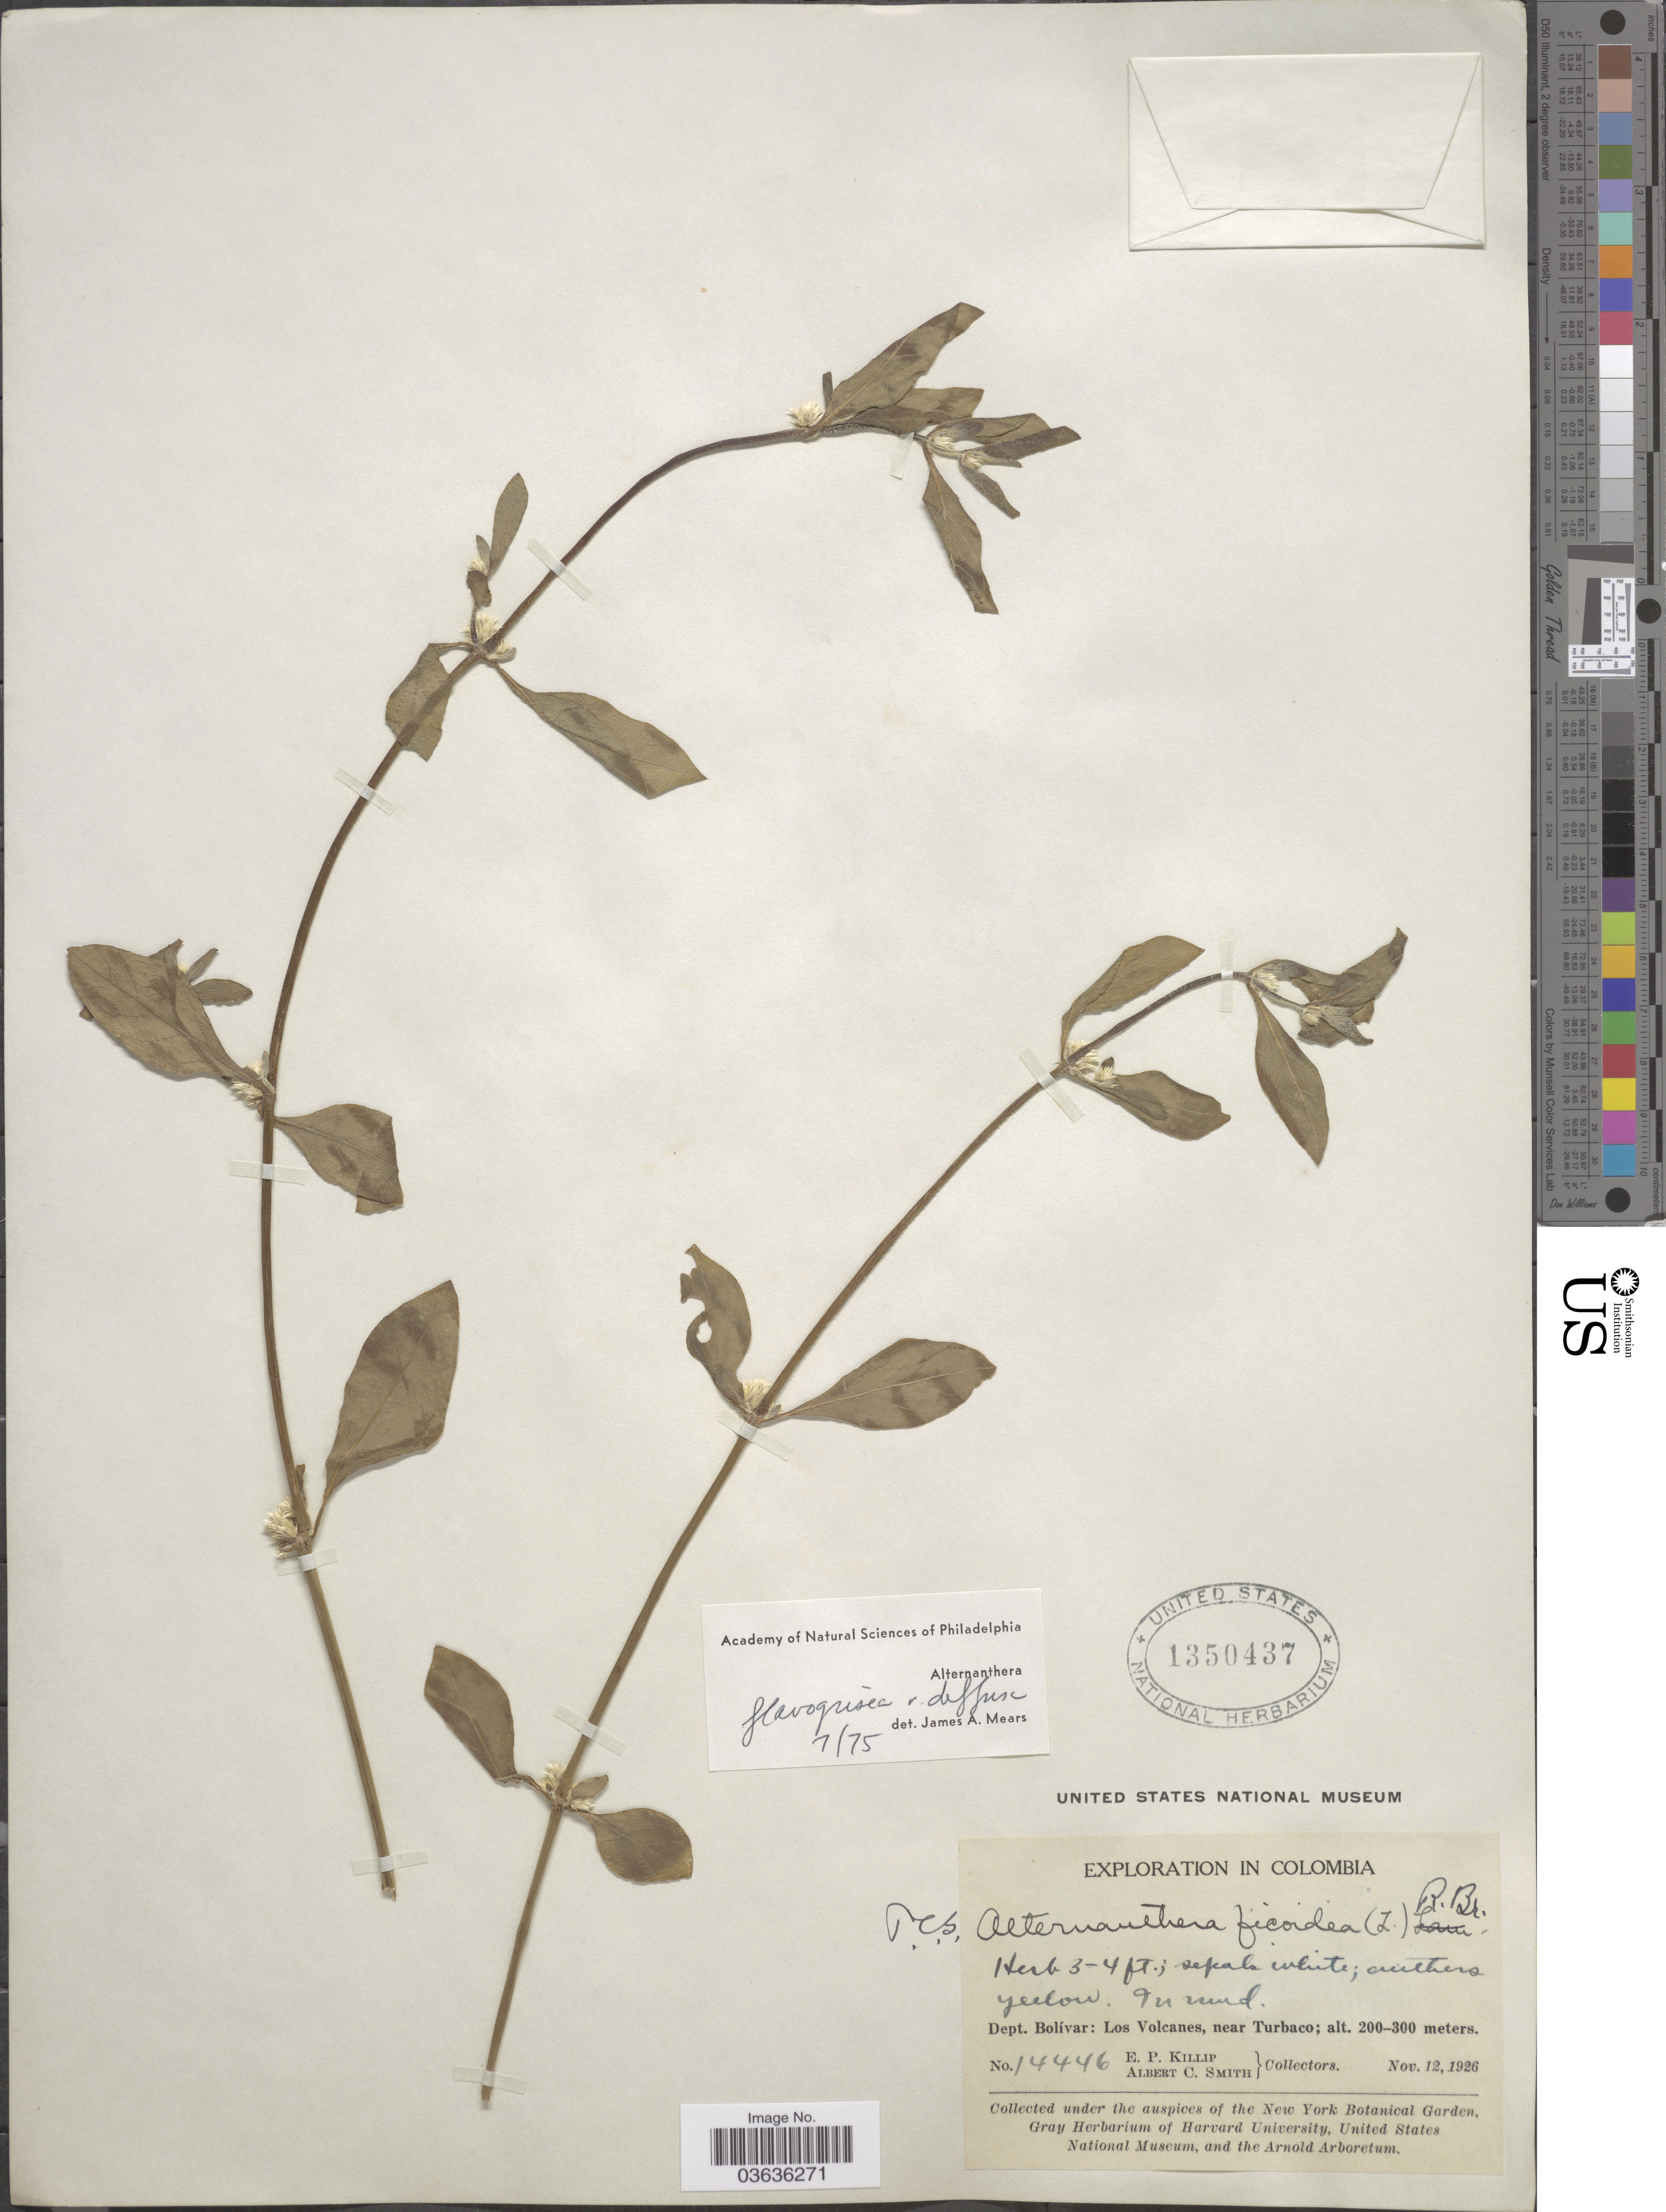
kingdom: Plantae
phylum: Tracheophyta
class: Magnoliopsida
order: Caryophyllales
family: Amaranthaceae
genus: Alternanthera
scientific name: Alternanthera flavogrisea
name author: Urb.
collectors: E. P. Killip & A. C. Smith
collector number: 14446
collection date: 1926-11-12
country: Colombia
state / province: Bolívar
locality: Dept. Bolívar: Los Volcanoes, near Turbaco.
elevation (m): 200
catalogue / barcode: US 1350437